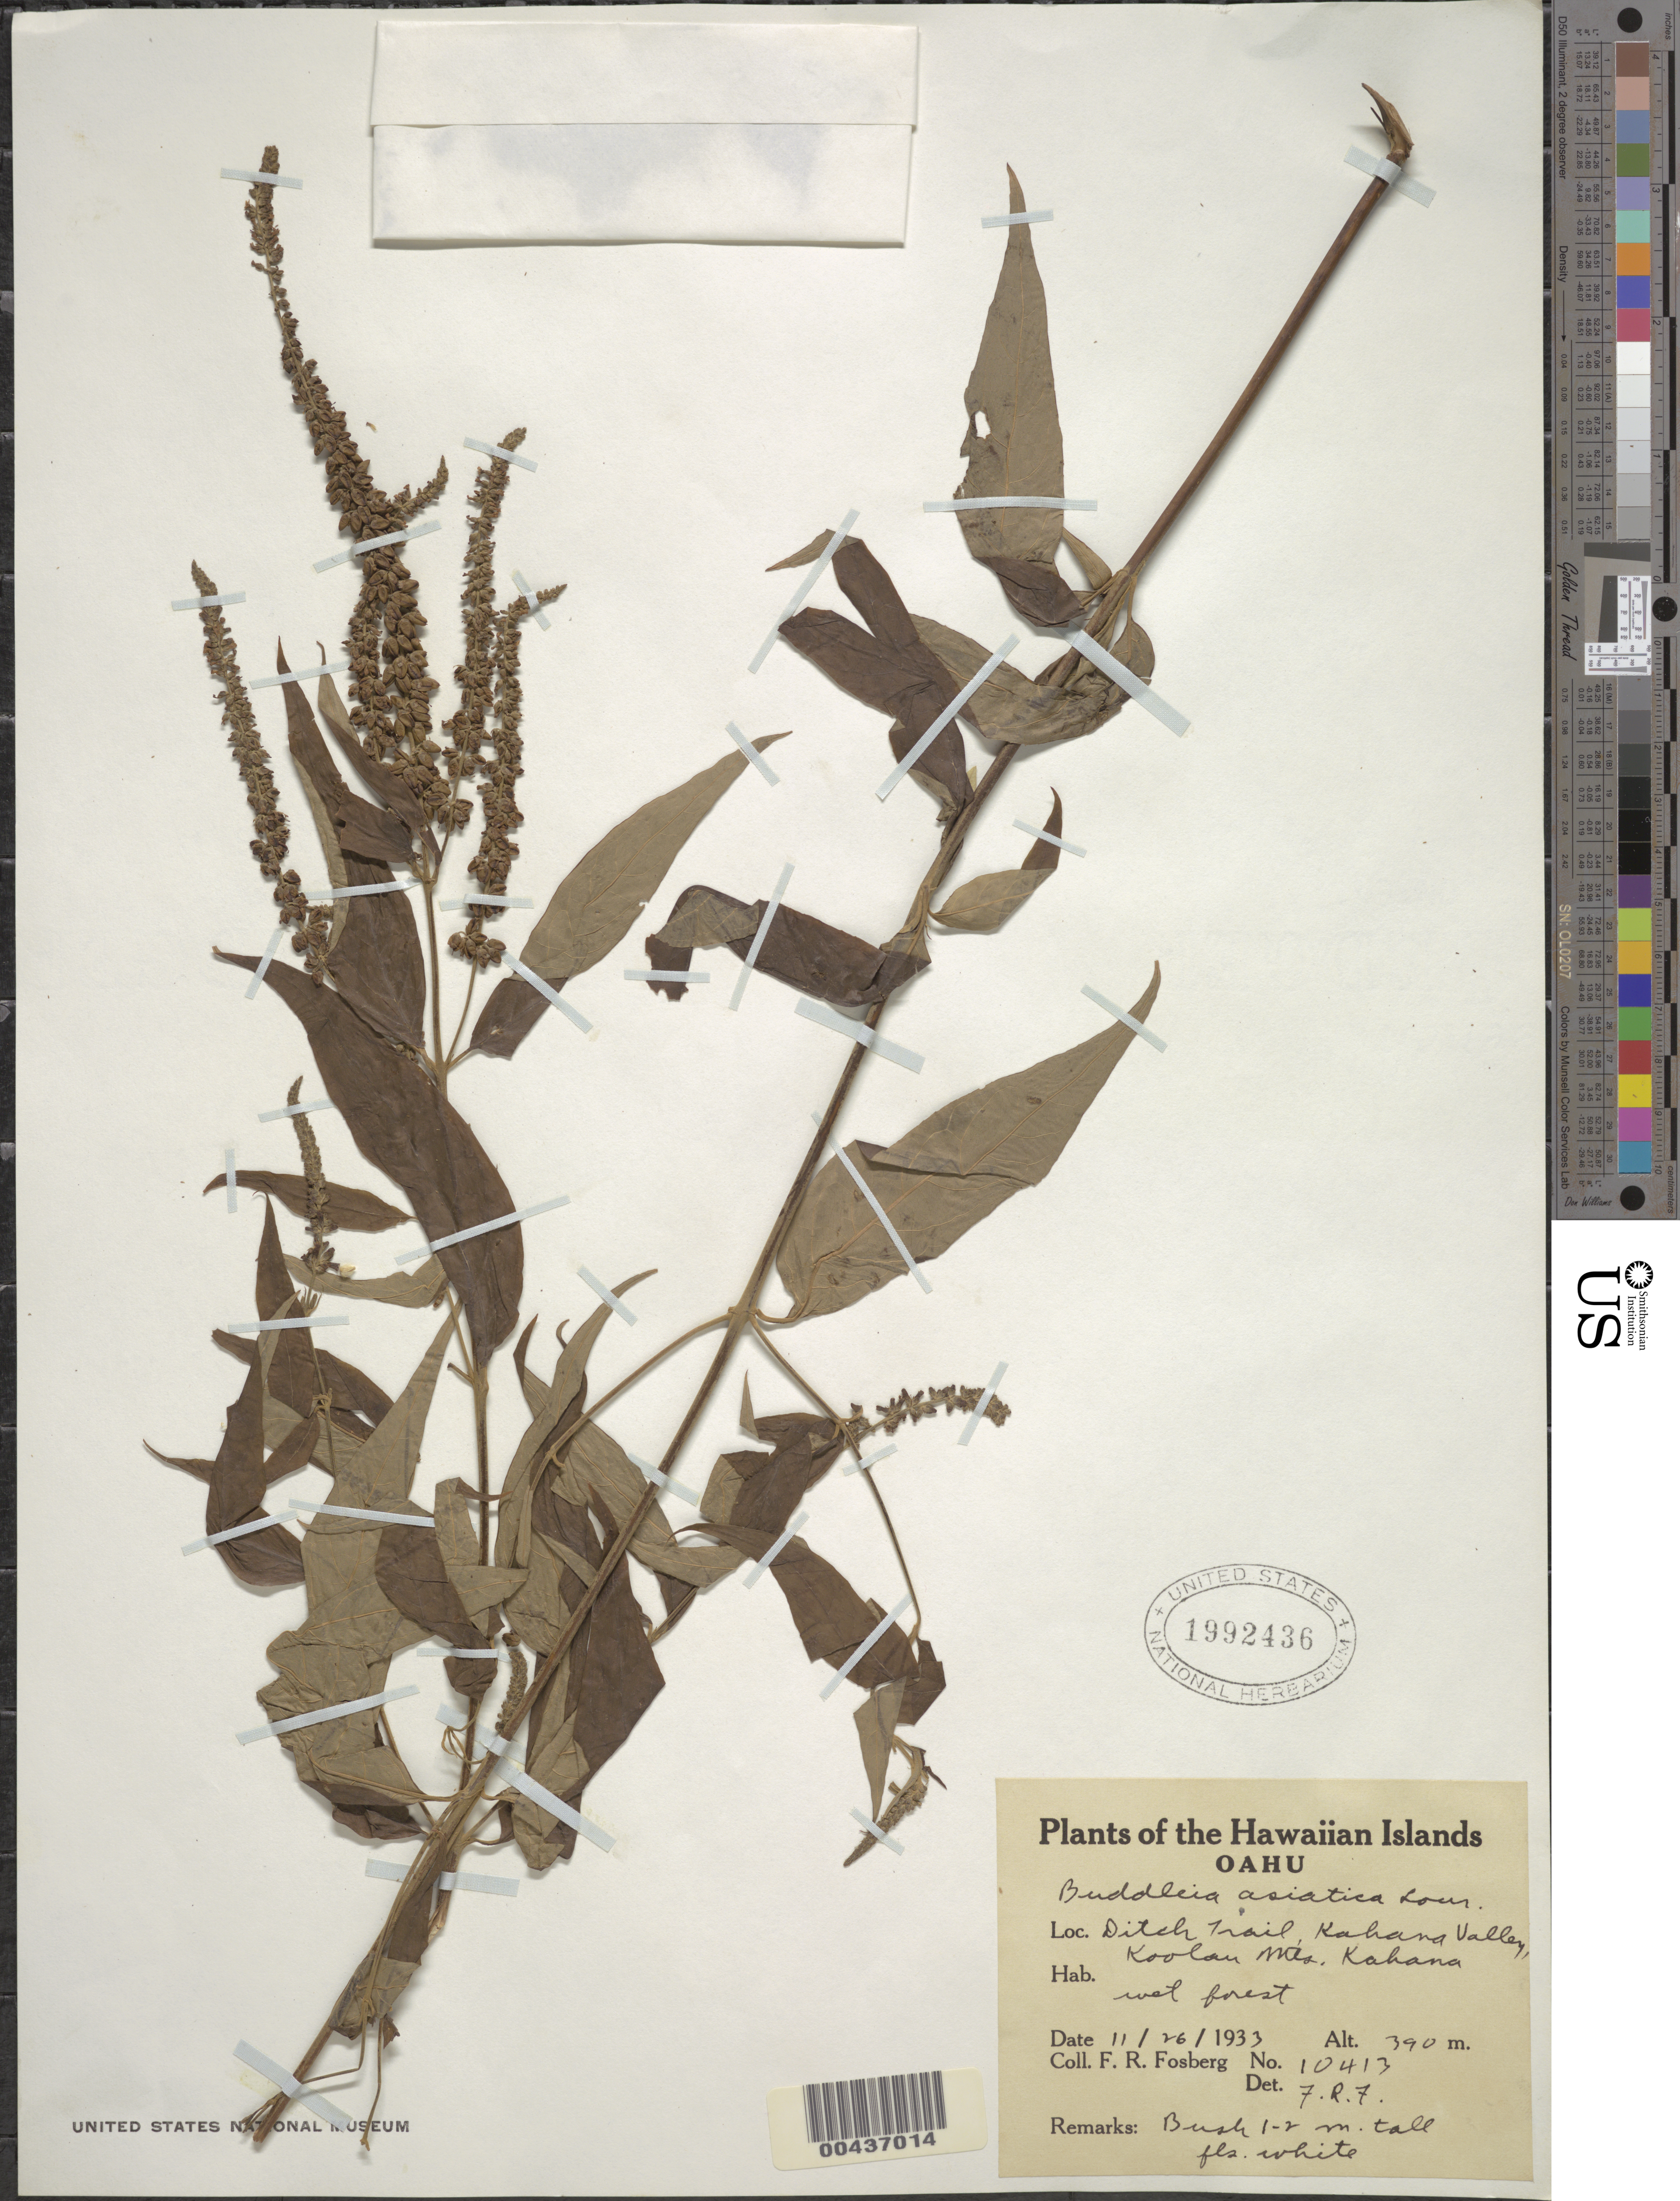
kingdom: Plantae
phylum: Tracheophyta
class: Magnoliopsida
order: Lamiales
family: Scrophulariaceae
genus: Buddleja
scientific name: Buddleja asiatica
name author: Lour.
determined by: Fosberg, F. R.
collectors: F. R. Fosberg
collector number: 10413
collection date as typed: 26 Nov 1933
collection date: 1933-11-26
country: United States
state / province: Hawaii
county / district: Honolulu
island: Oahu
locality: Ditch Trail, Kahana Valley, Koolau Mts., Kahana, Oahu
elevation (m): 390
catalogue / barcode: US 1992436